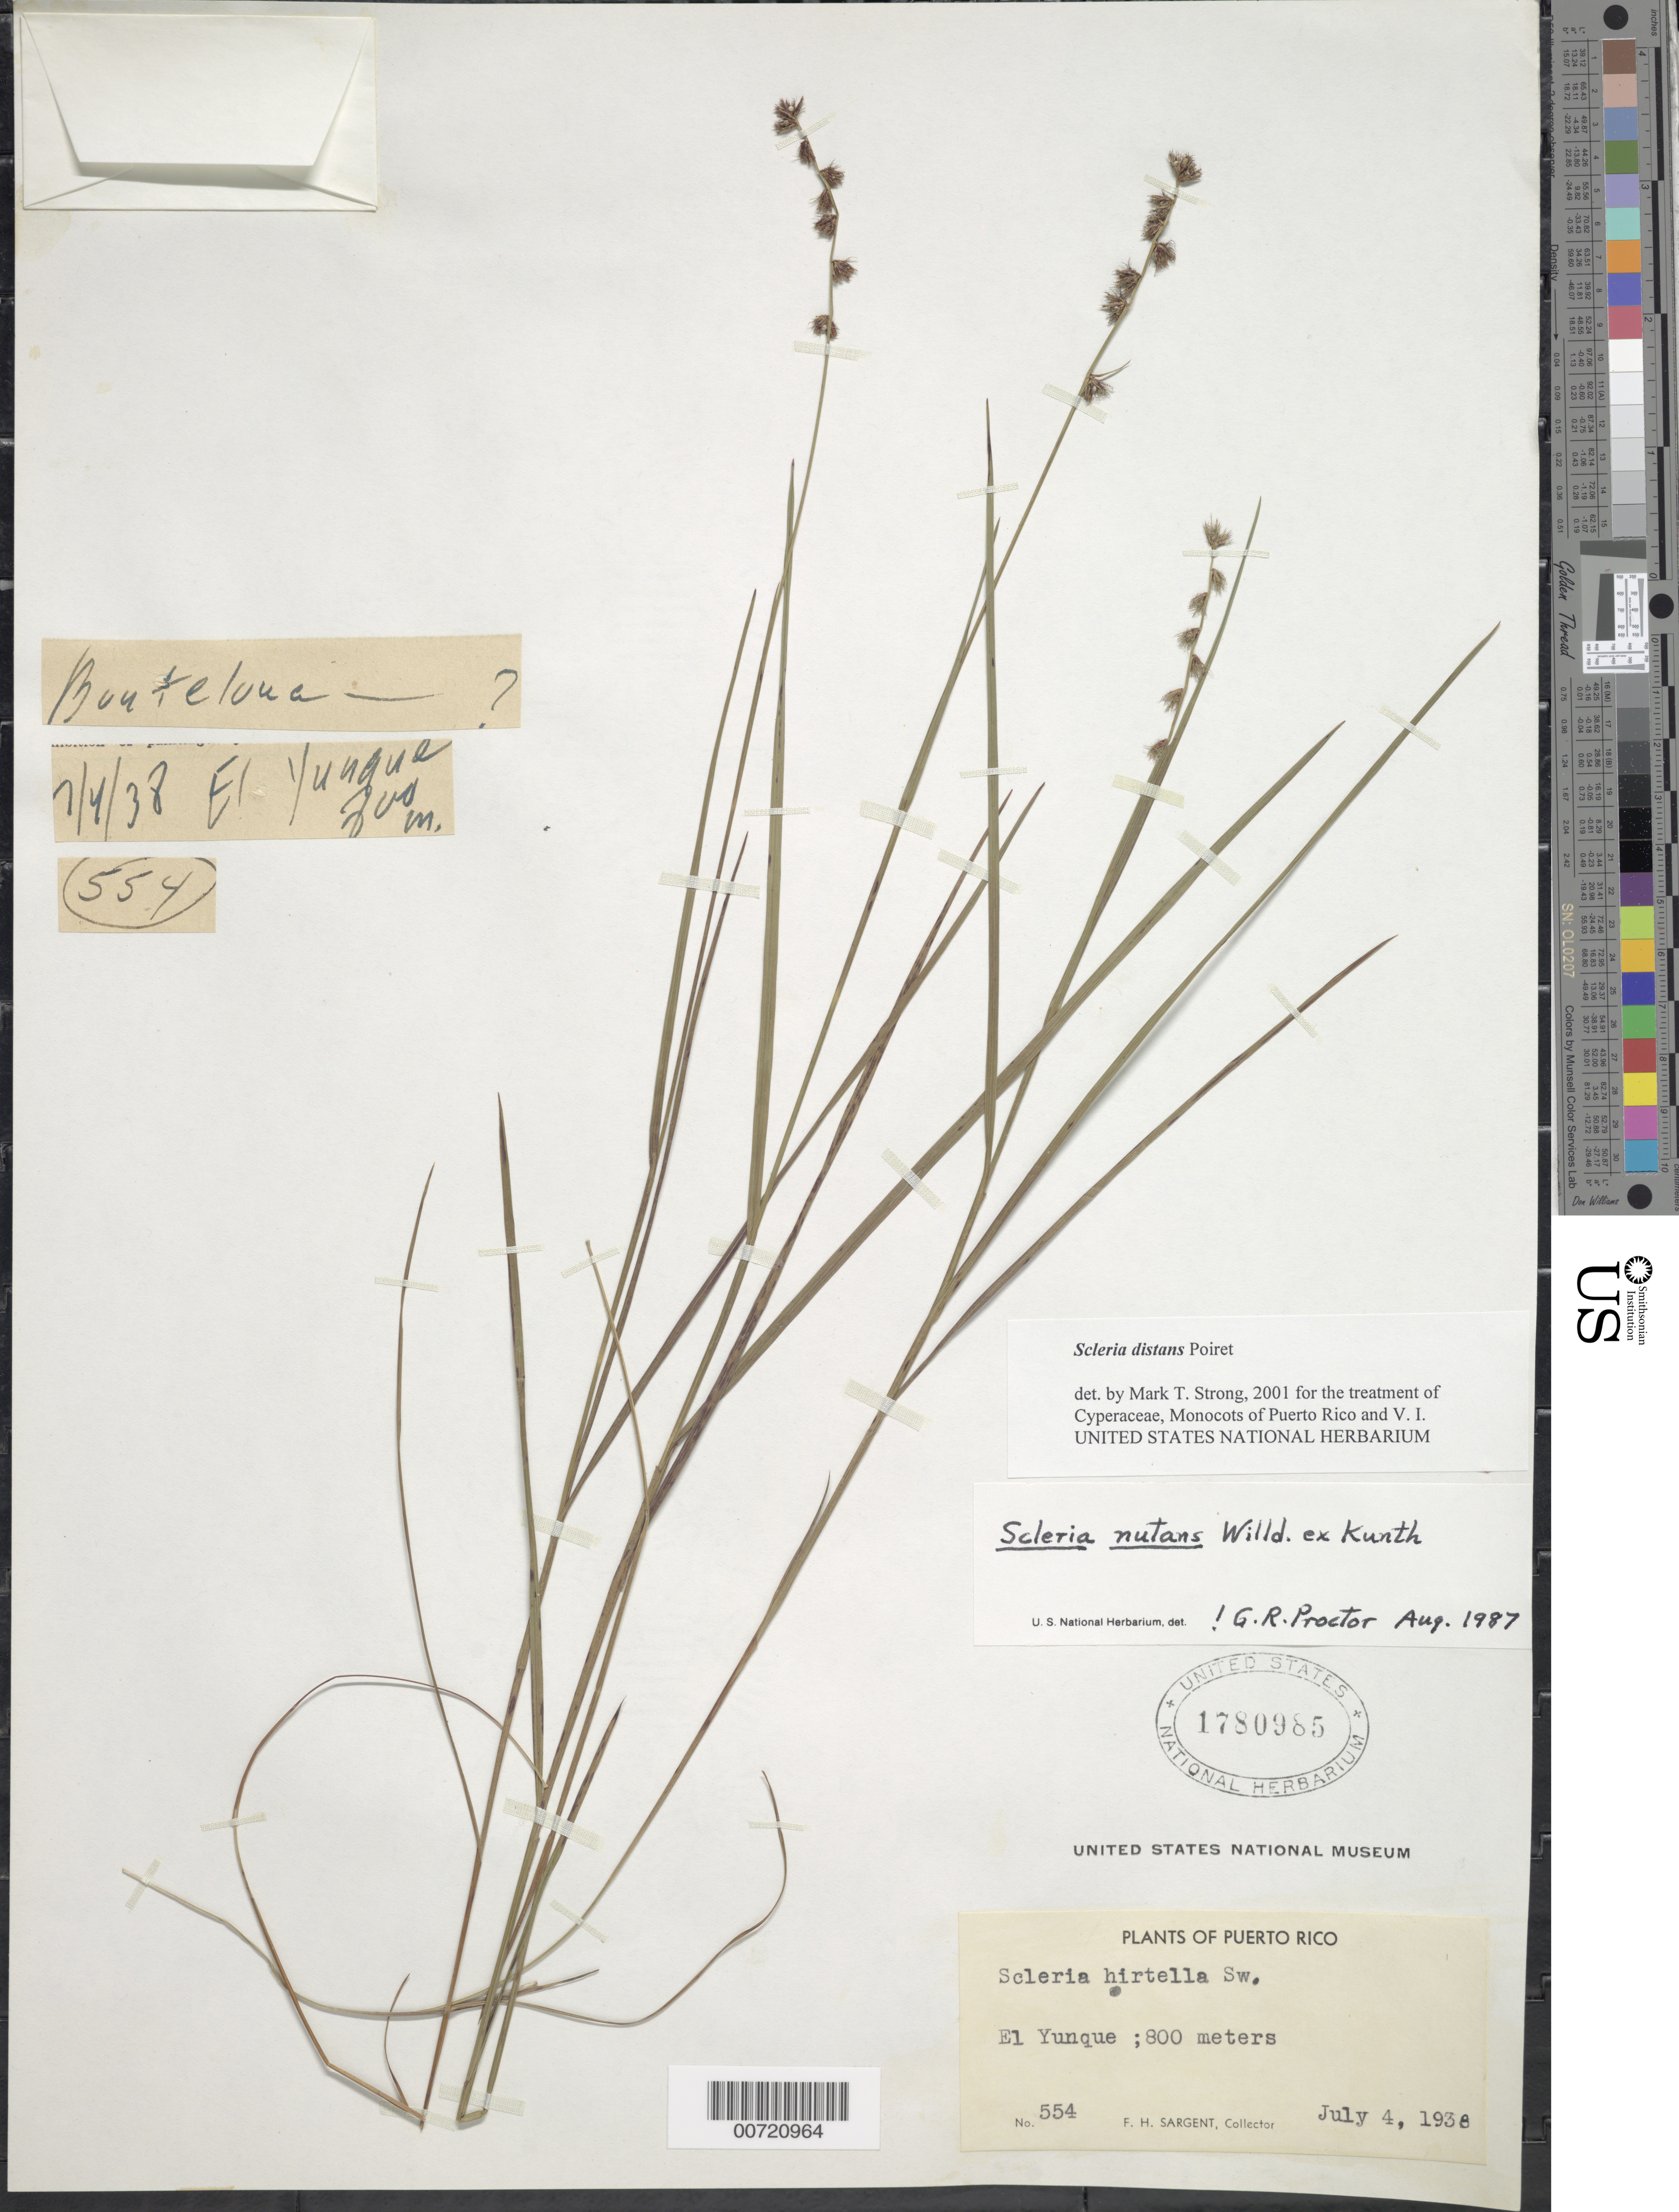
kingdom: Plantae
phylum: Tracheophyta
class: Liliopsida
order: Poales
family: Cyperaceae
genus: Scleria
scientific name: Scleria distans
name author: Poir.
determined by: Strong, M. T., (US), Smithsonian Institution - National Museum of Natural History (UNITED STATES)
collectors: F. H. Sargent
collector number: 554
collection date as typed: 04 Jul 1958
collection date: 1958-07-04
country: Puerto Rico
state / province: Río Grande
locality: El Yunque.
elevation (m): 800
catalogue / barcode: US 1780985